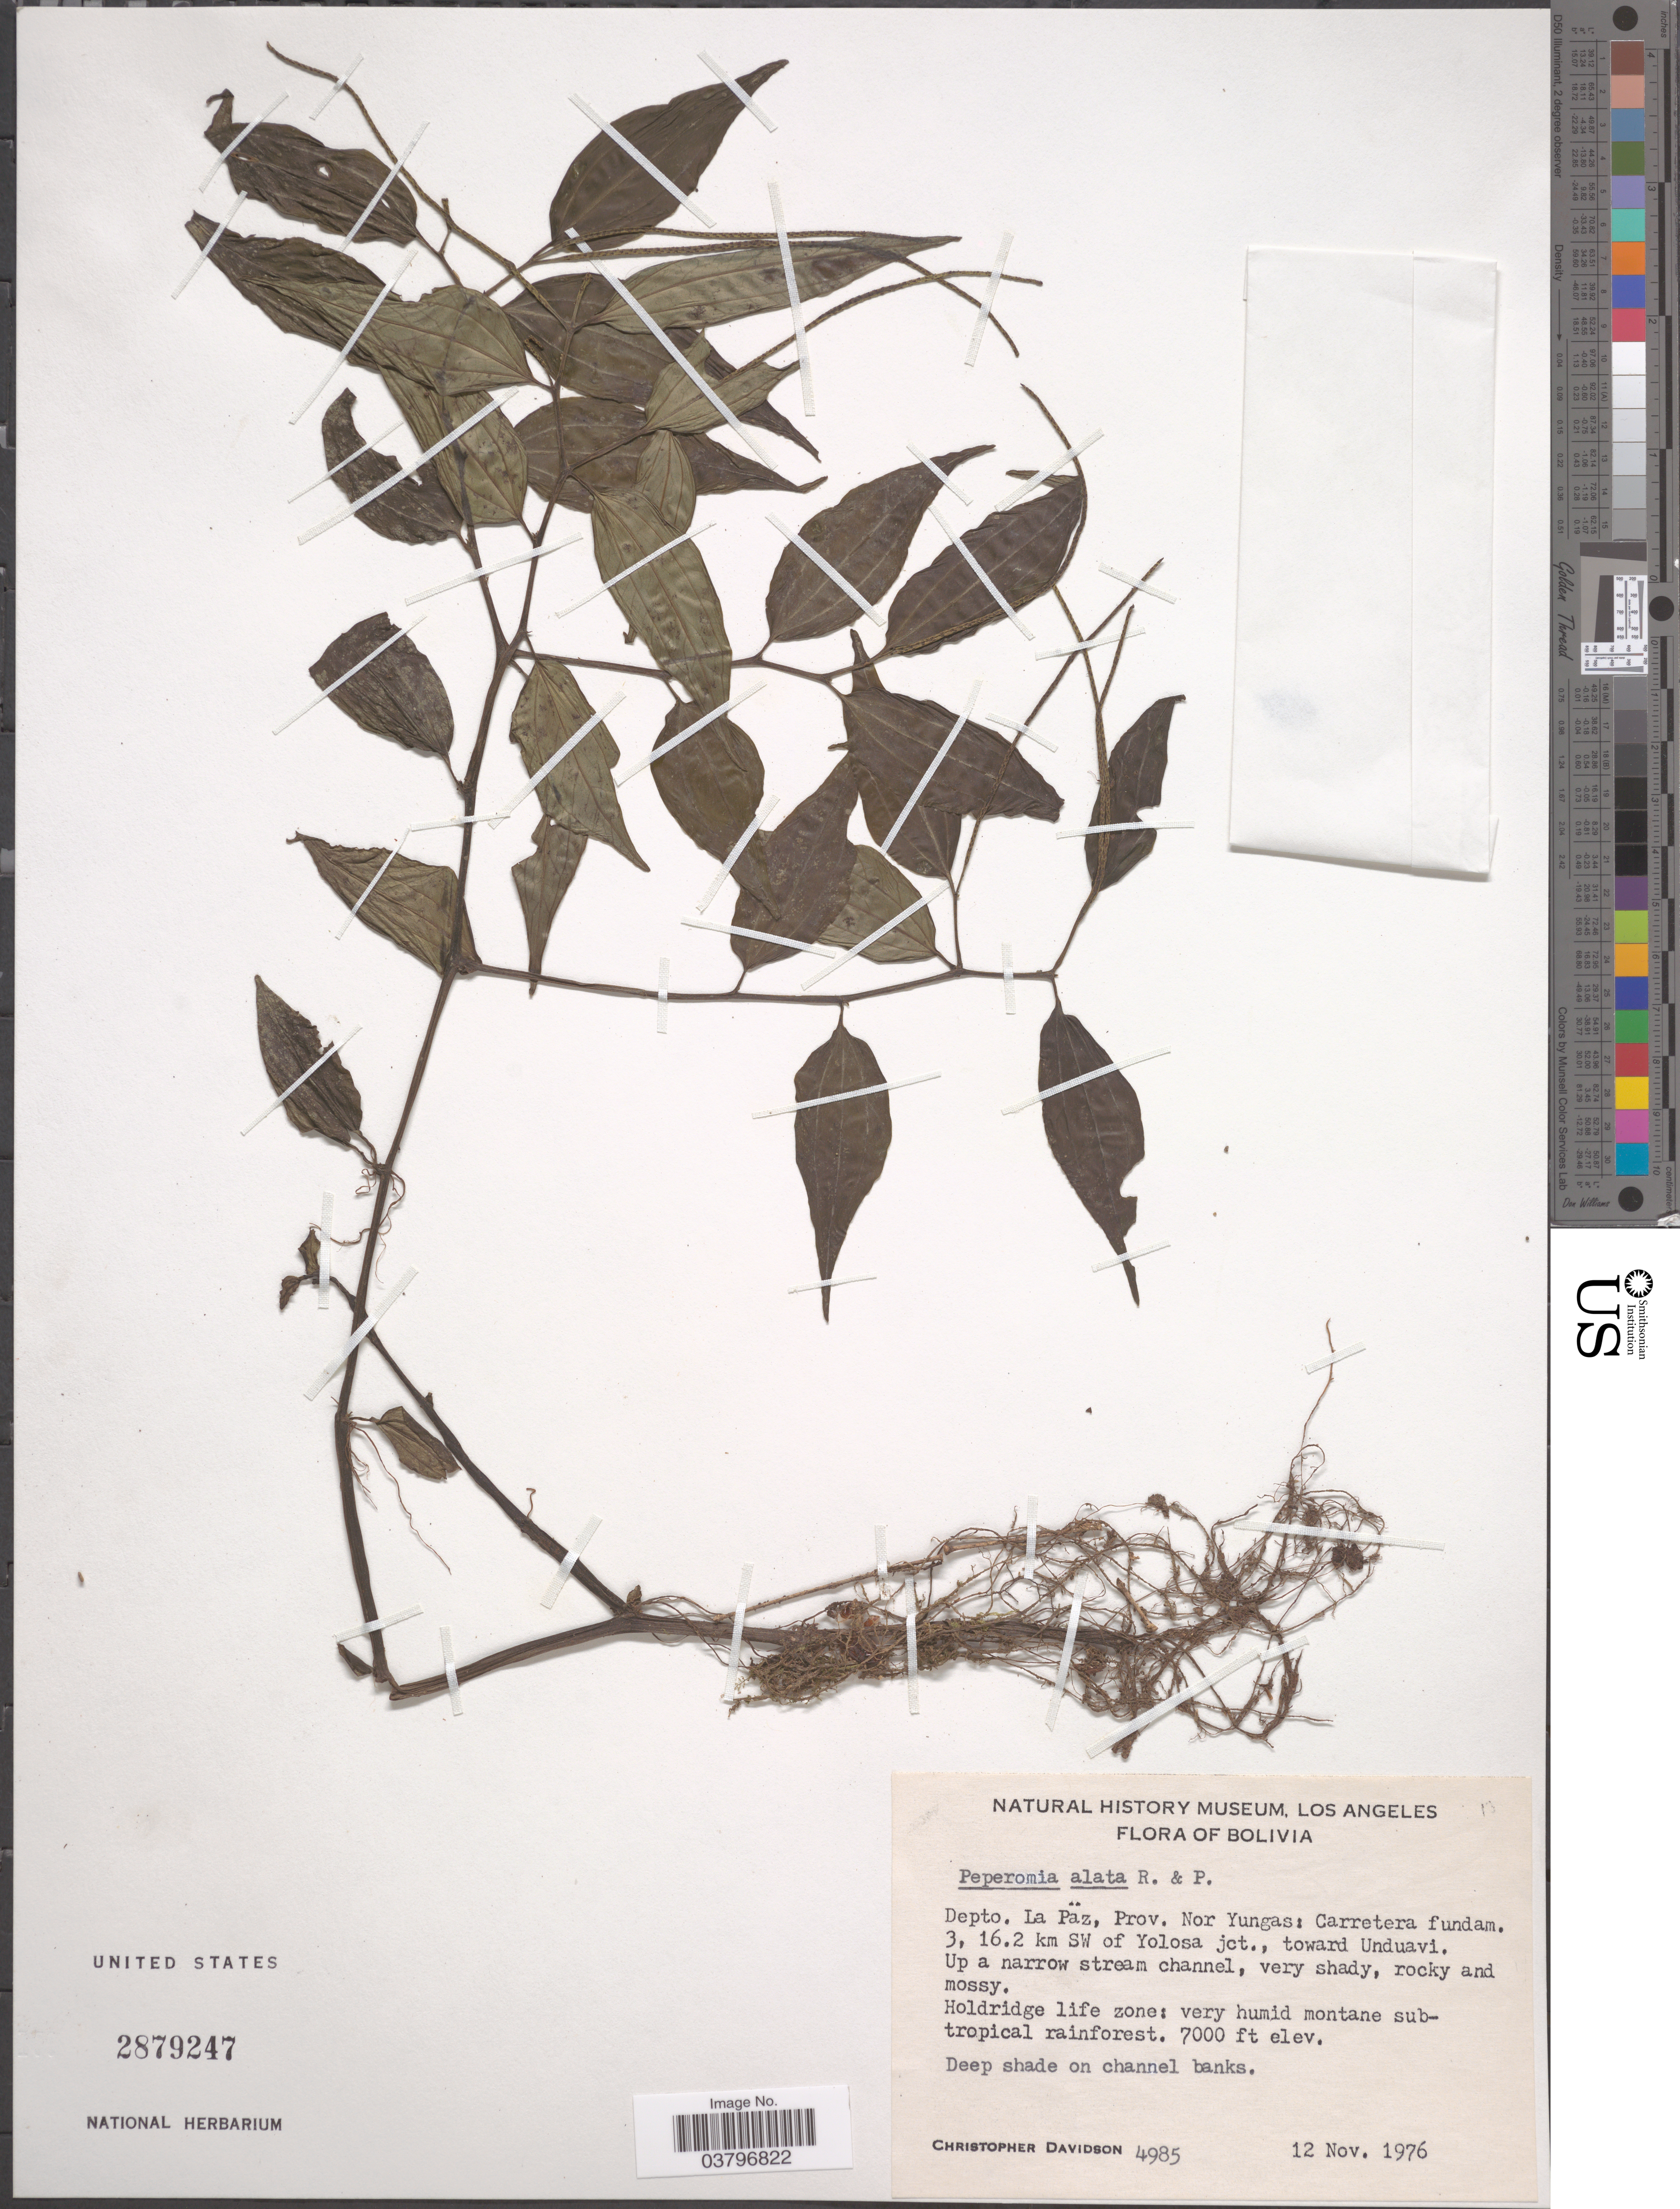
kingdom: Plantae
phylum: Tracheophyta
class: Magnoliopsida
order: Piperales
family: Piperaceae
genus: Peperomia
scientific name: Peperomia alata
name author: Ruiz & Pav.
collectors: C. Davidson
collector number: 4985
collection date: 1976-11-12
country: Bolivia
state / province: La Paz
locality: Depto. La Paz, Prov. Nor Yungas: Carretera fundam. 3, 16.2 km SW of Yolosa jct., toward Unduavi.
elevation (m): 2134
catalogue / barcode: US 2879247